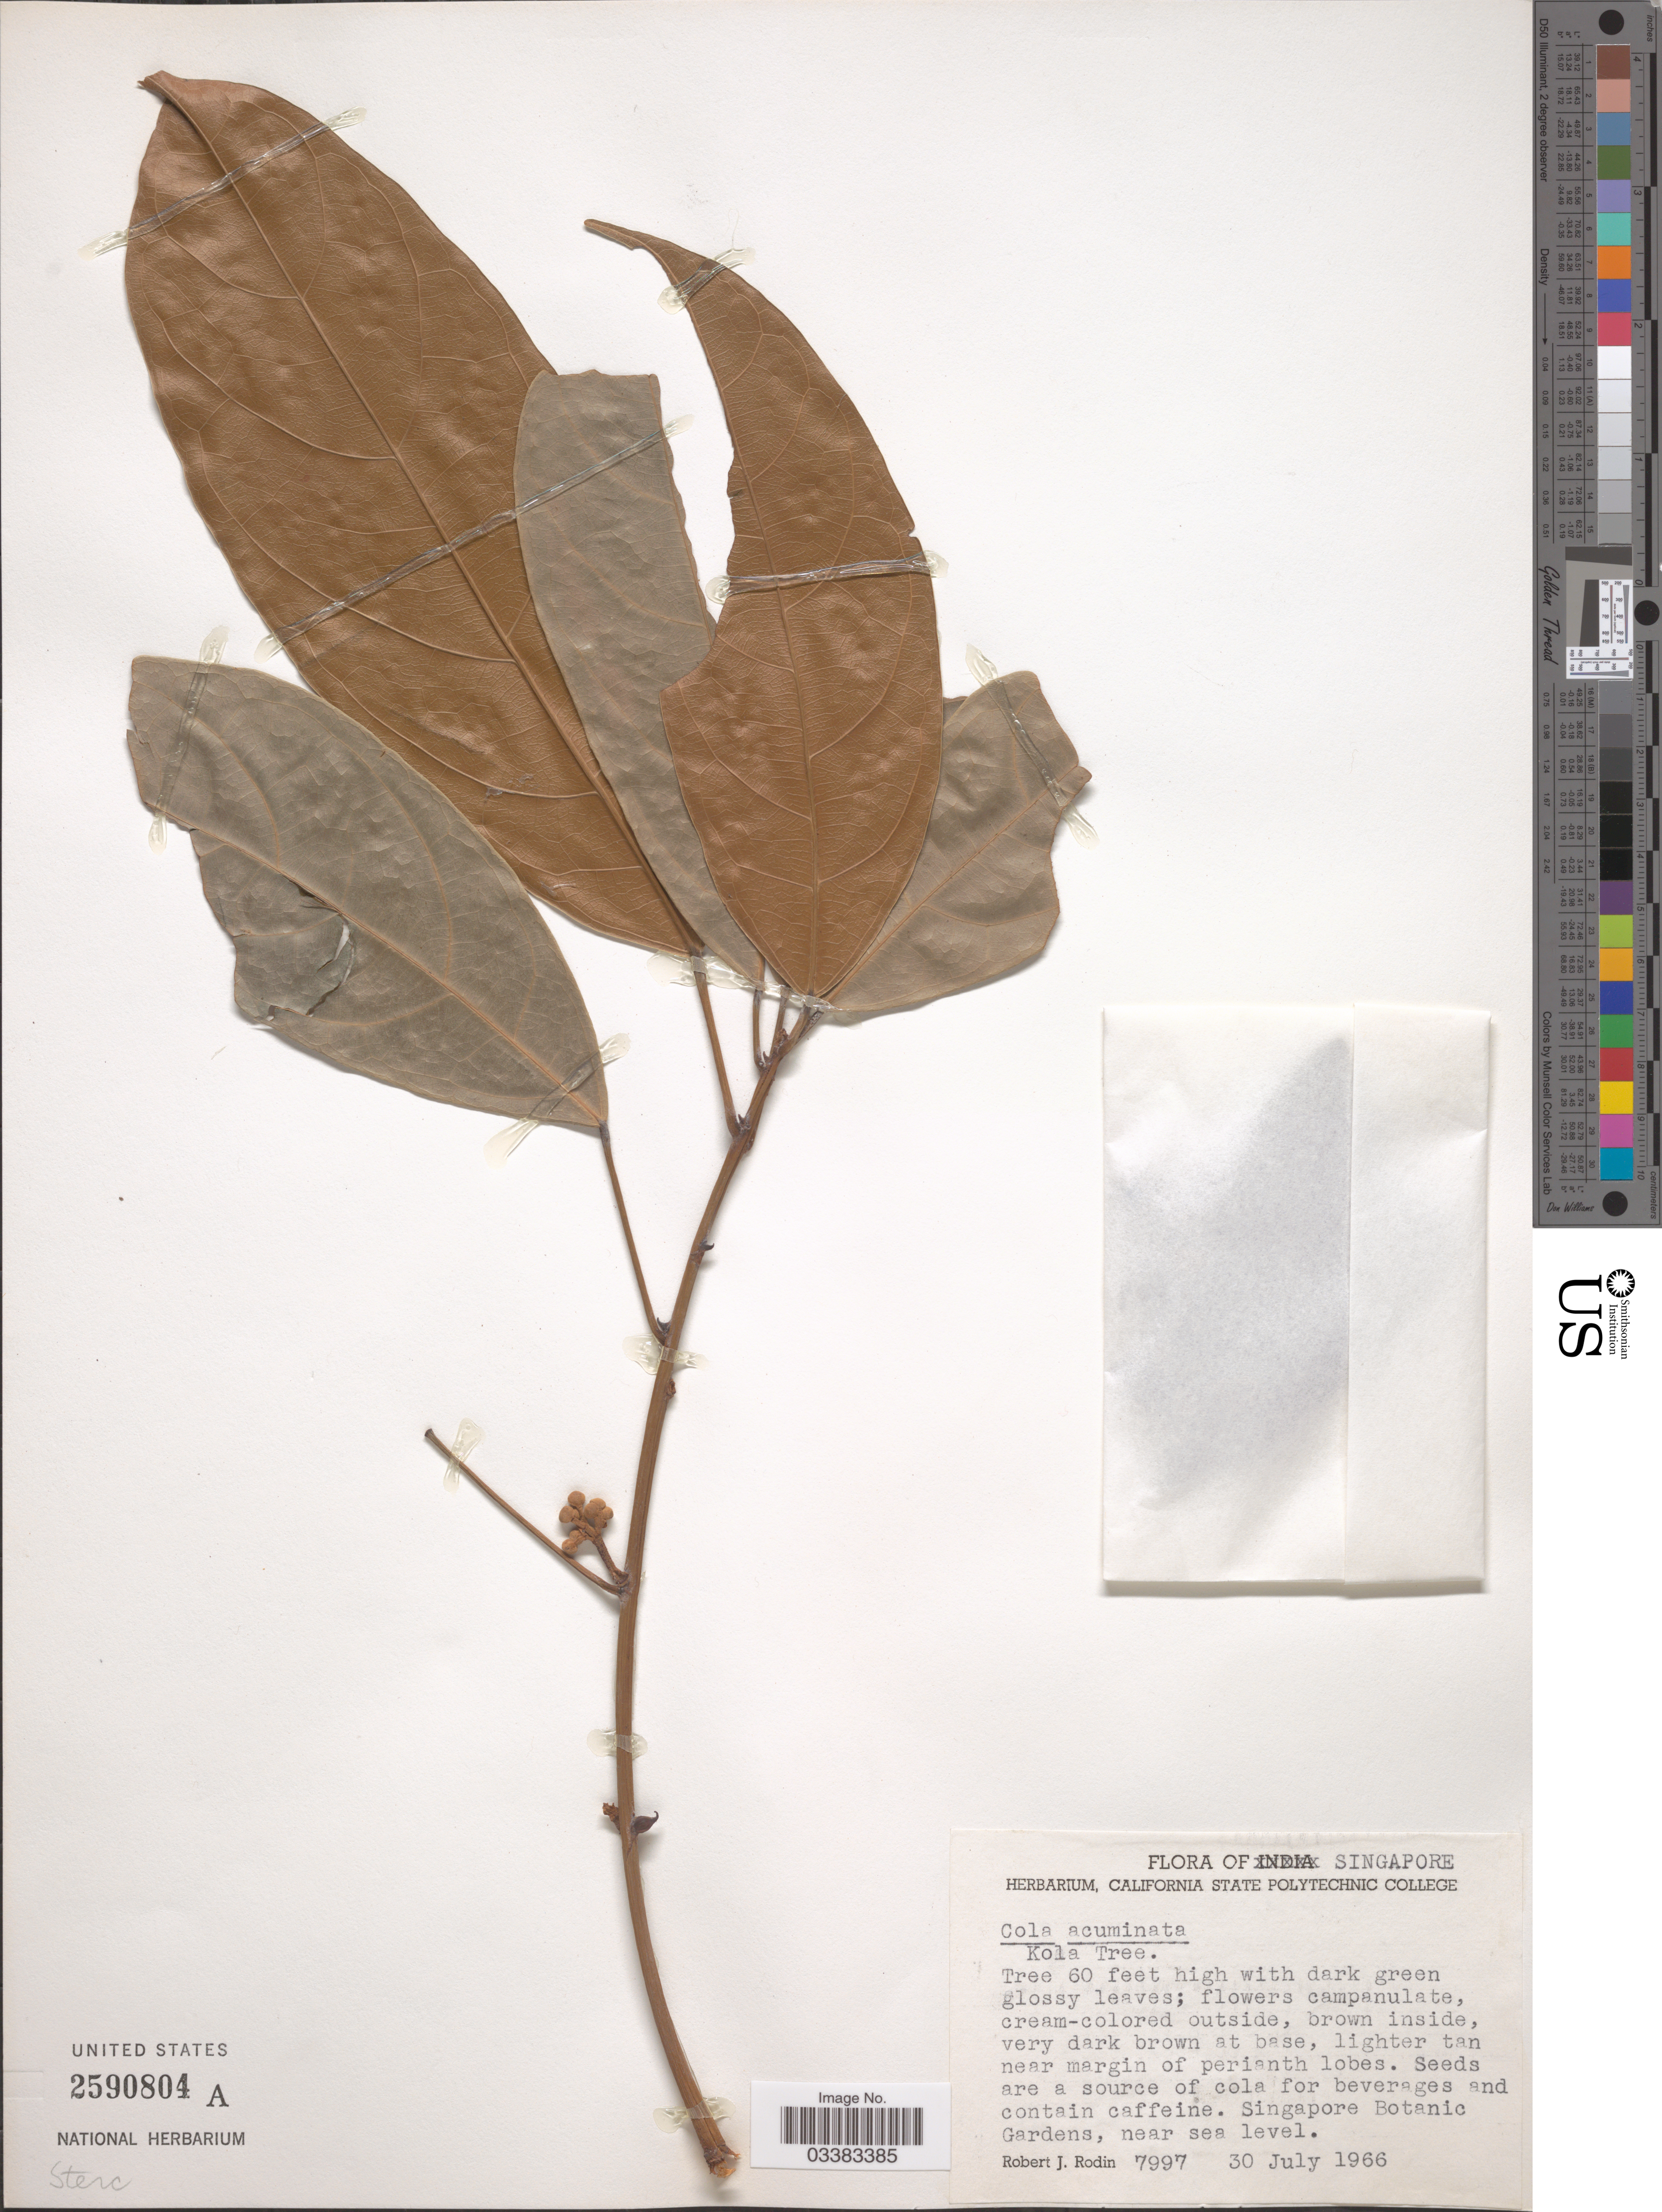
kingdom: Plantae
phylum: Tracheophyta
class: Magnoliopsida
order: Malvales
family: Malvaceae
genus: Cola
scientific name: Cola acuminata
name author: (P. Beauv.) Schott & Endl.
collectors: R. J. Rodin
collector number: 7997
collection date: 1966-07-30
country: Singapore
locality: Singapore Botanic Gardens.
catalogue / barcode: US 2590804A